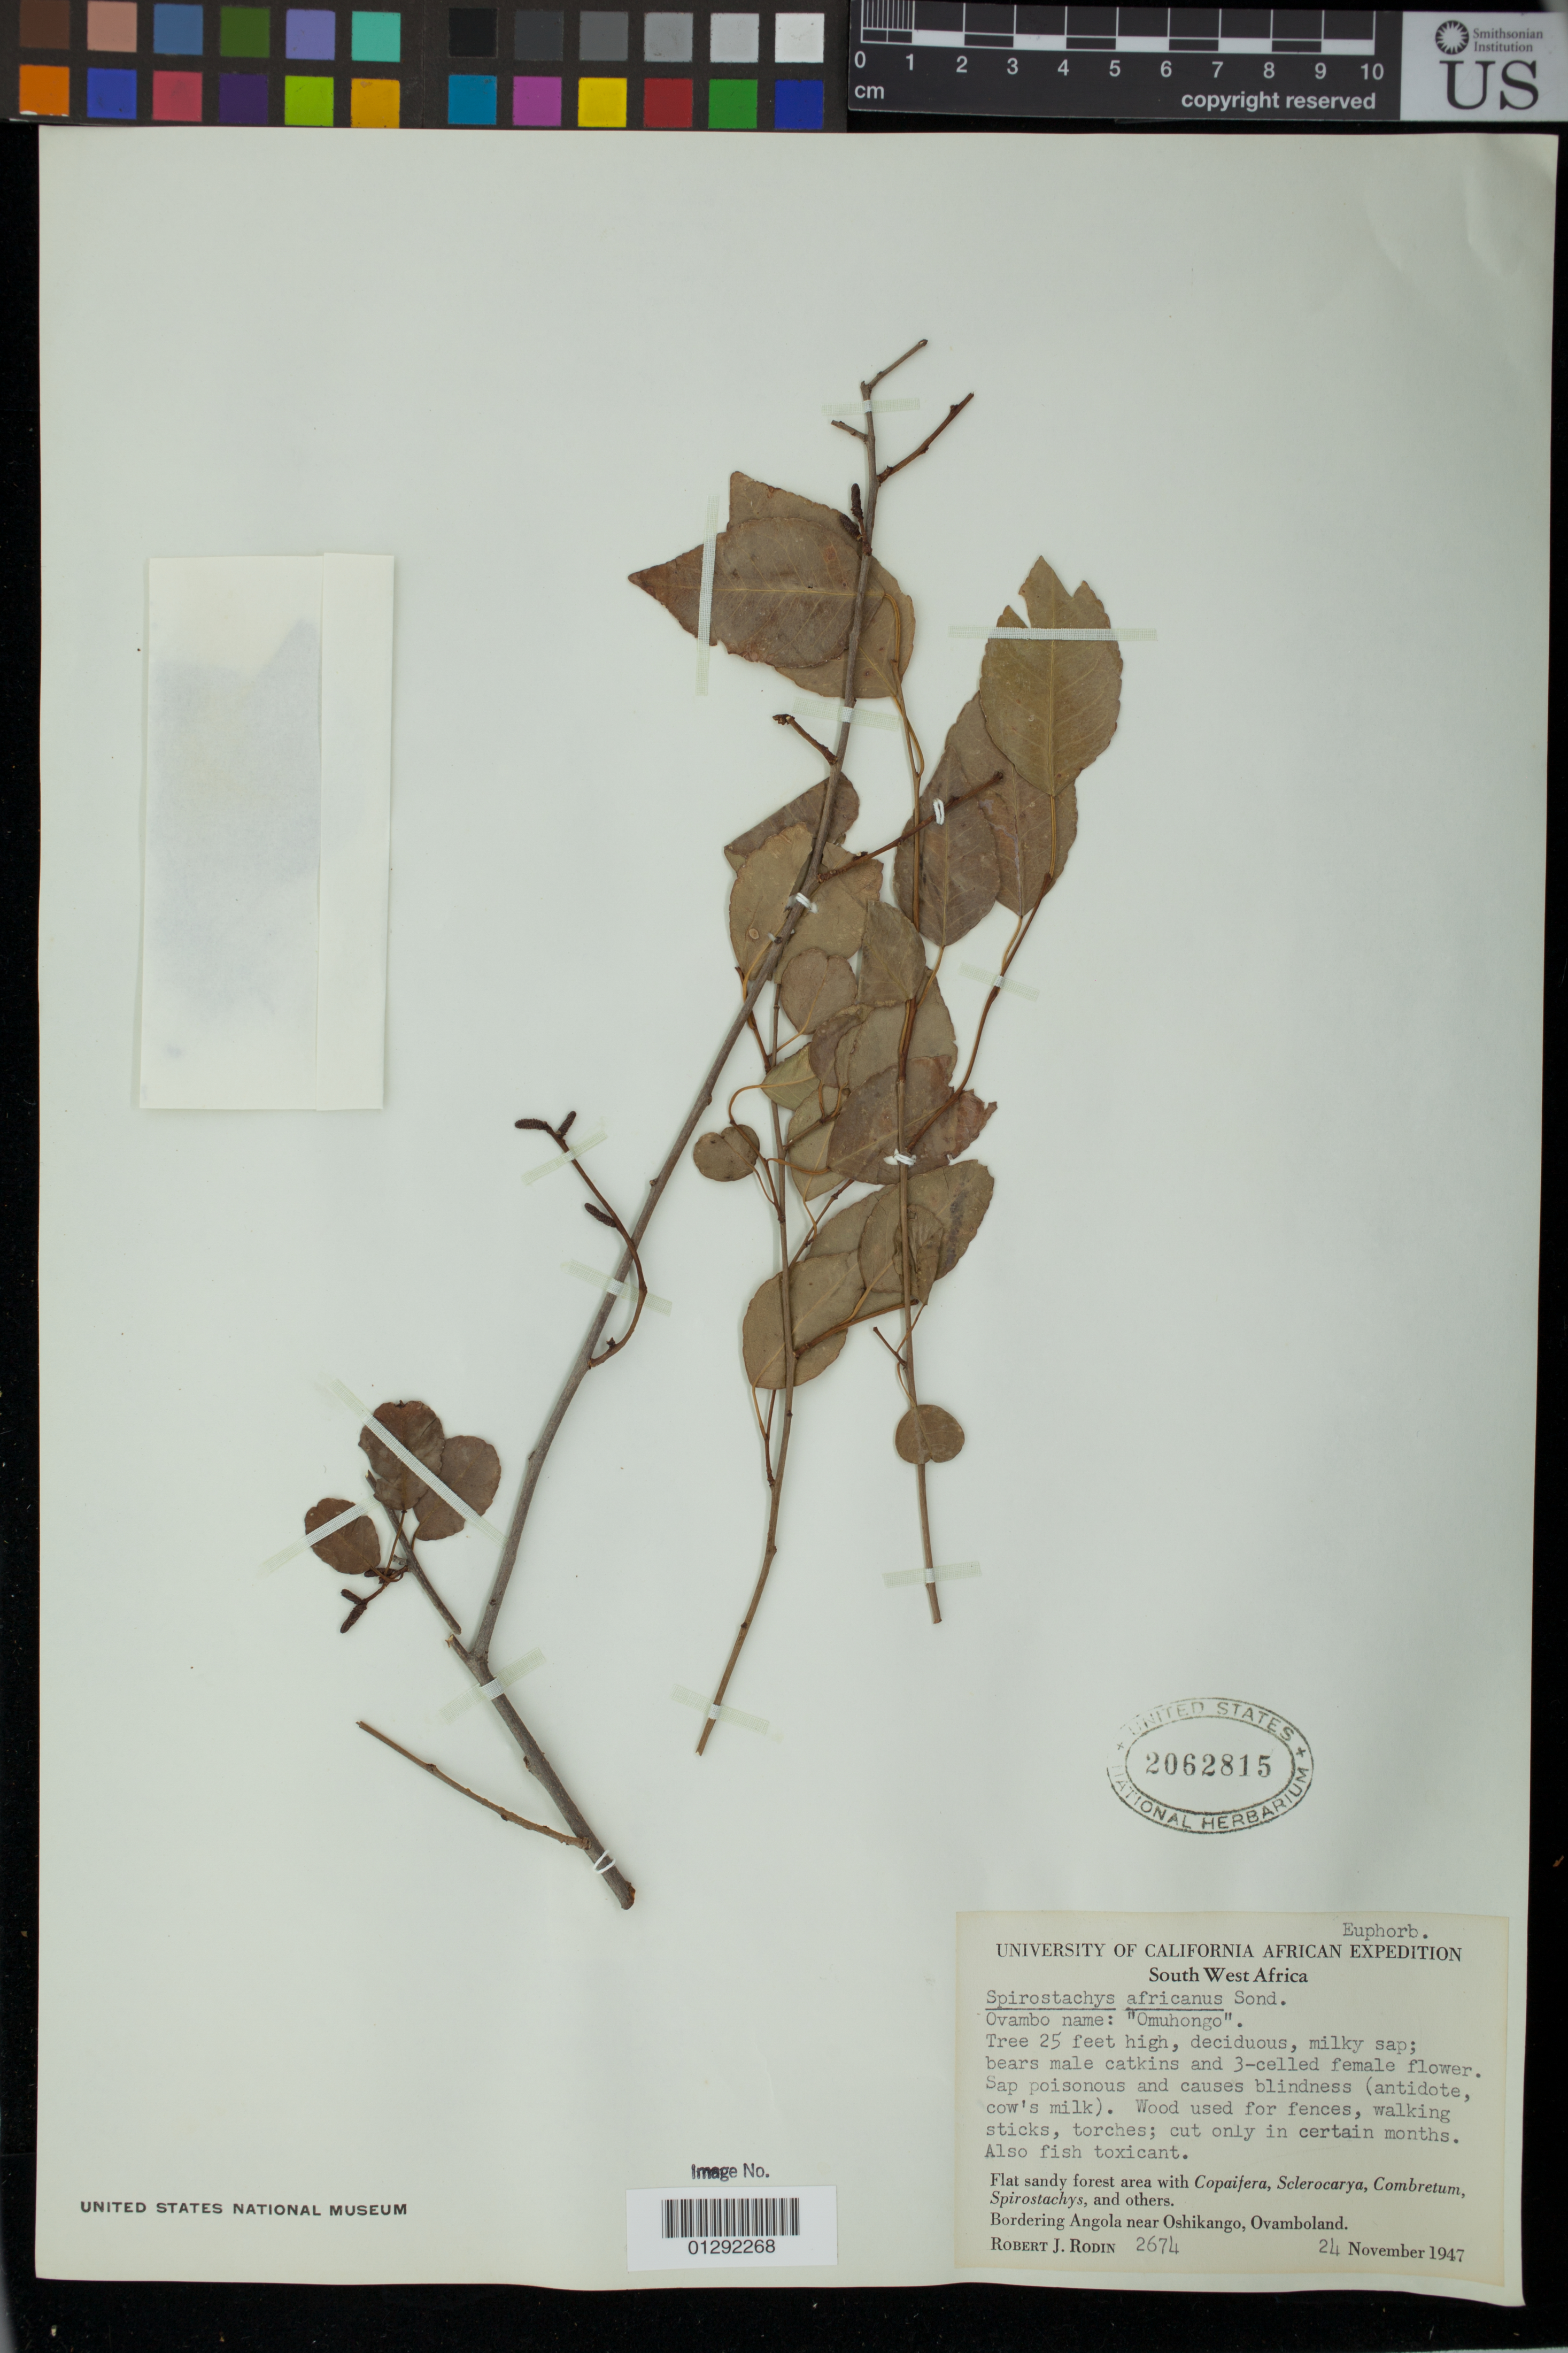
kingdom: Plantae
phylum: Tracheophyta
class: Magnoliopsida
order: Malpighiales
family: Euphorbiaceae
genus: Excoecaria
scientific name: Excoecaria africana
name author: (Sond.) Müll. Arg.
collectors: R. J. Rodin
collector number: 2674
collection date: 1947-11-24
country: Namibia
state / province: Ohangwena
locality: South West Africa. Bordering Angola near Oshikango, Ovamboland.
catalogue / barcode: US 2062815